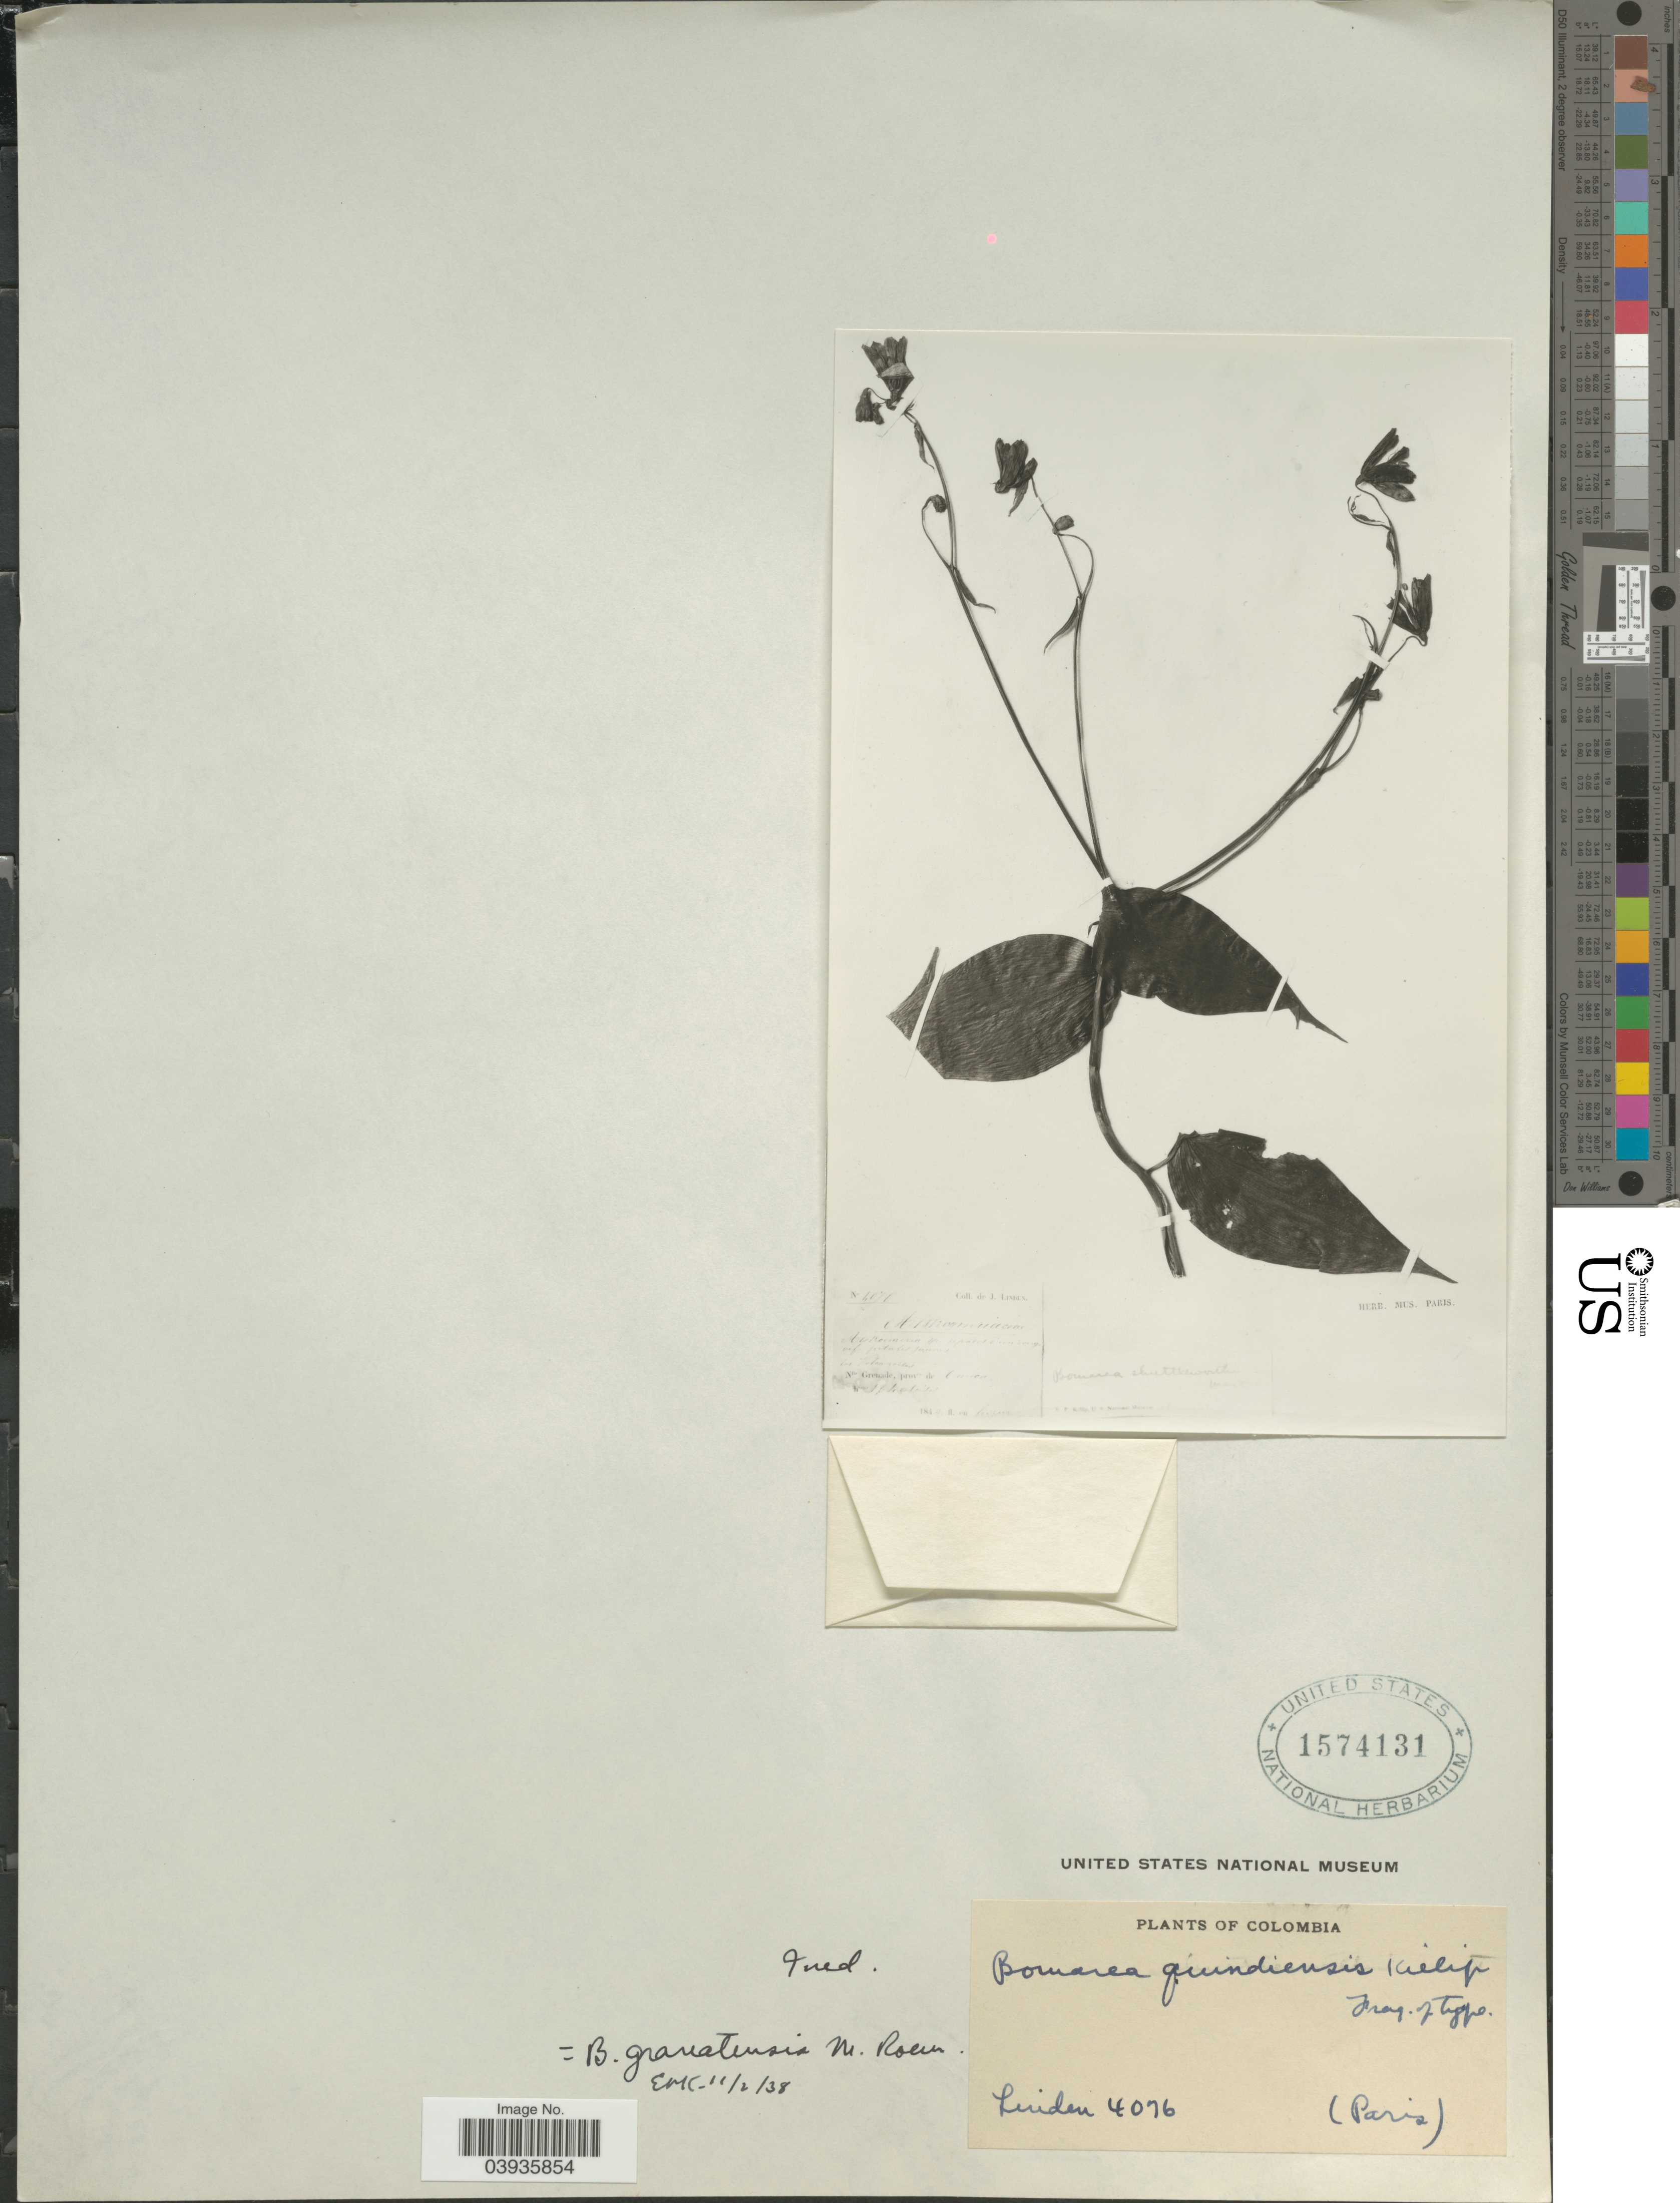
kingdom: Plantae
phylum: Tracheophyta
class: Liliopsida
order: Liliales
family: Alstroemeriaceae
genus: Bomarea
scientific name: Bomarea granatensis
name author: M. Roem.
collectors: -. Luiden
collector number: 4076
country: Colombia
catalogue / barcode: US 1574131